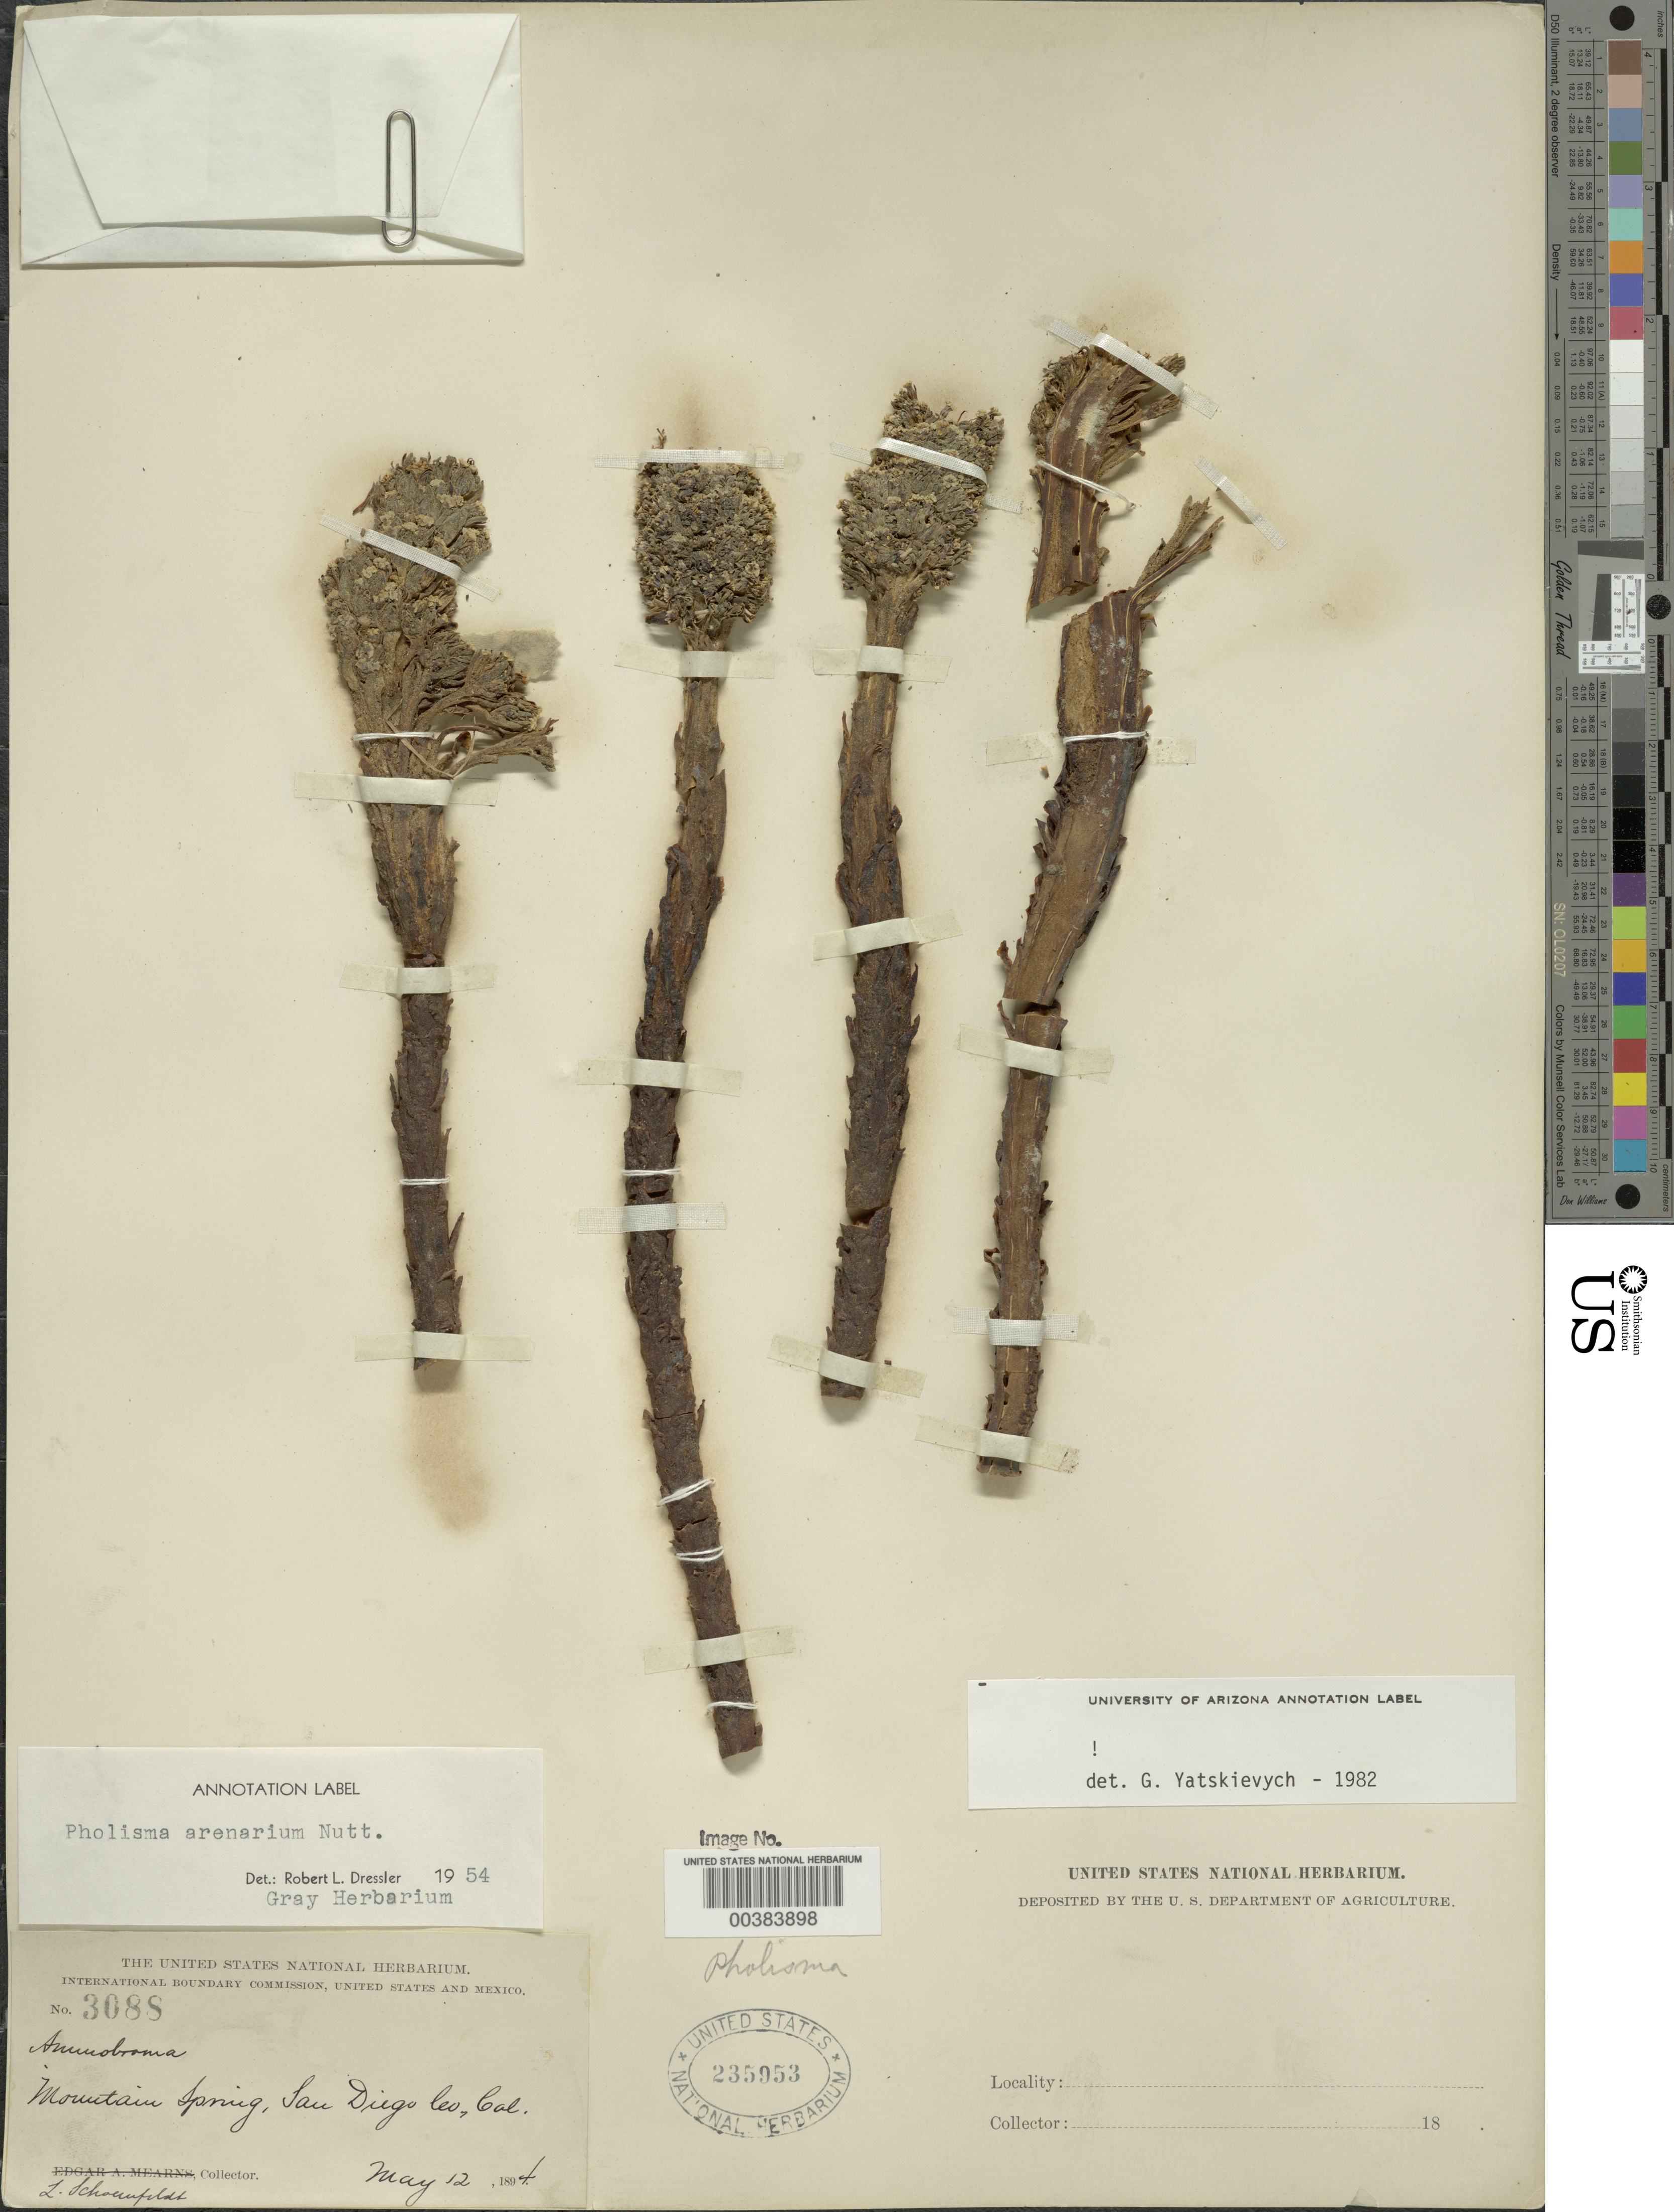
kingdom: Plantae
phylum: Tracheophyta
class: Magnoliopsida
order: Boraginales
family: Lennoaceae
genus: Pholisma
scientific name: Pholisma arenarium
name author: Nutt. ex Hook.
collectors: L. Schoenefeldt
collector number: Inter. Bound. Commis. 3088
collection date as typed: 12 May 1894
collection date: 1894-05-12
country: United States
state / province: California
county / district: San Diego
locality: Mountain spring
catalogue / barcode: US 235953